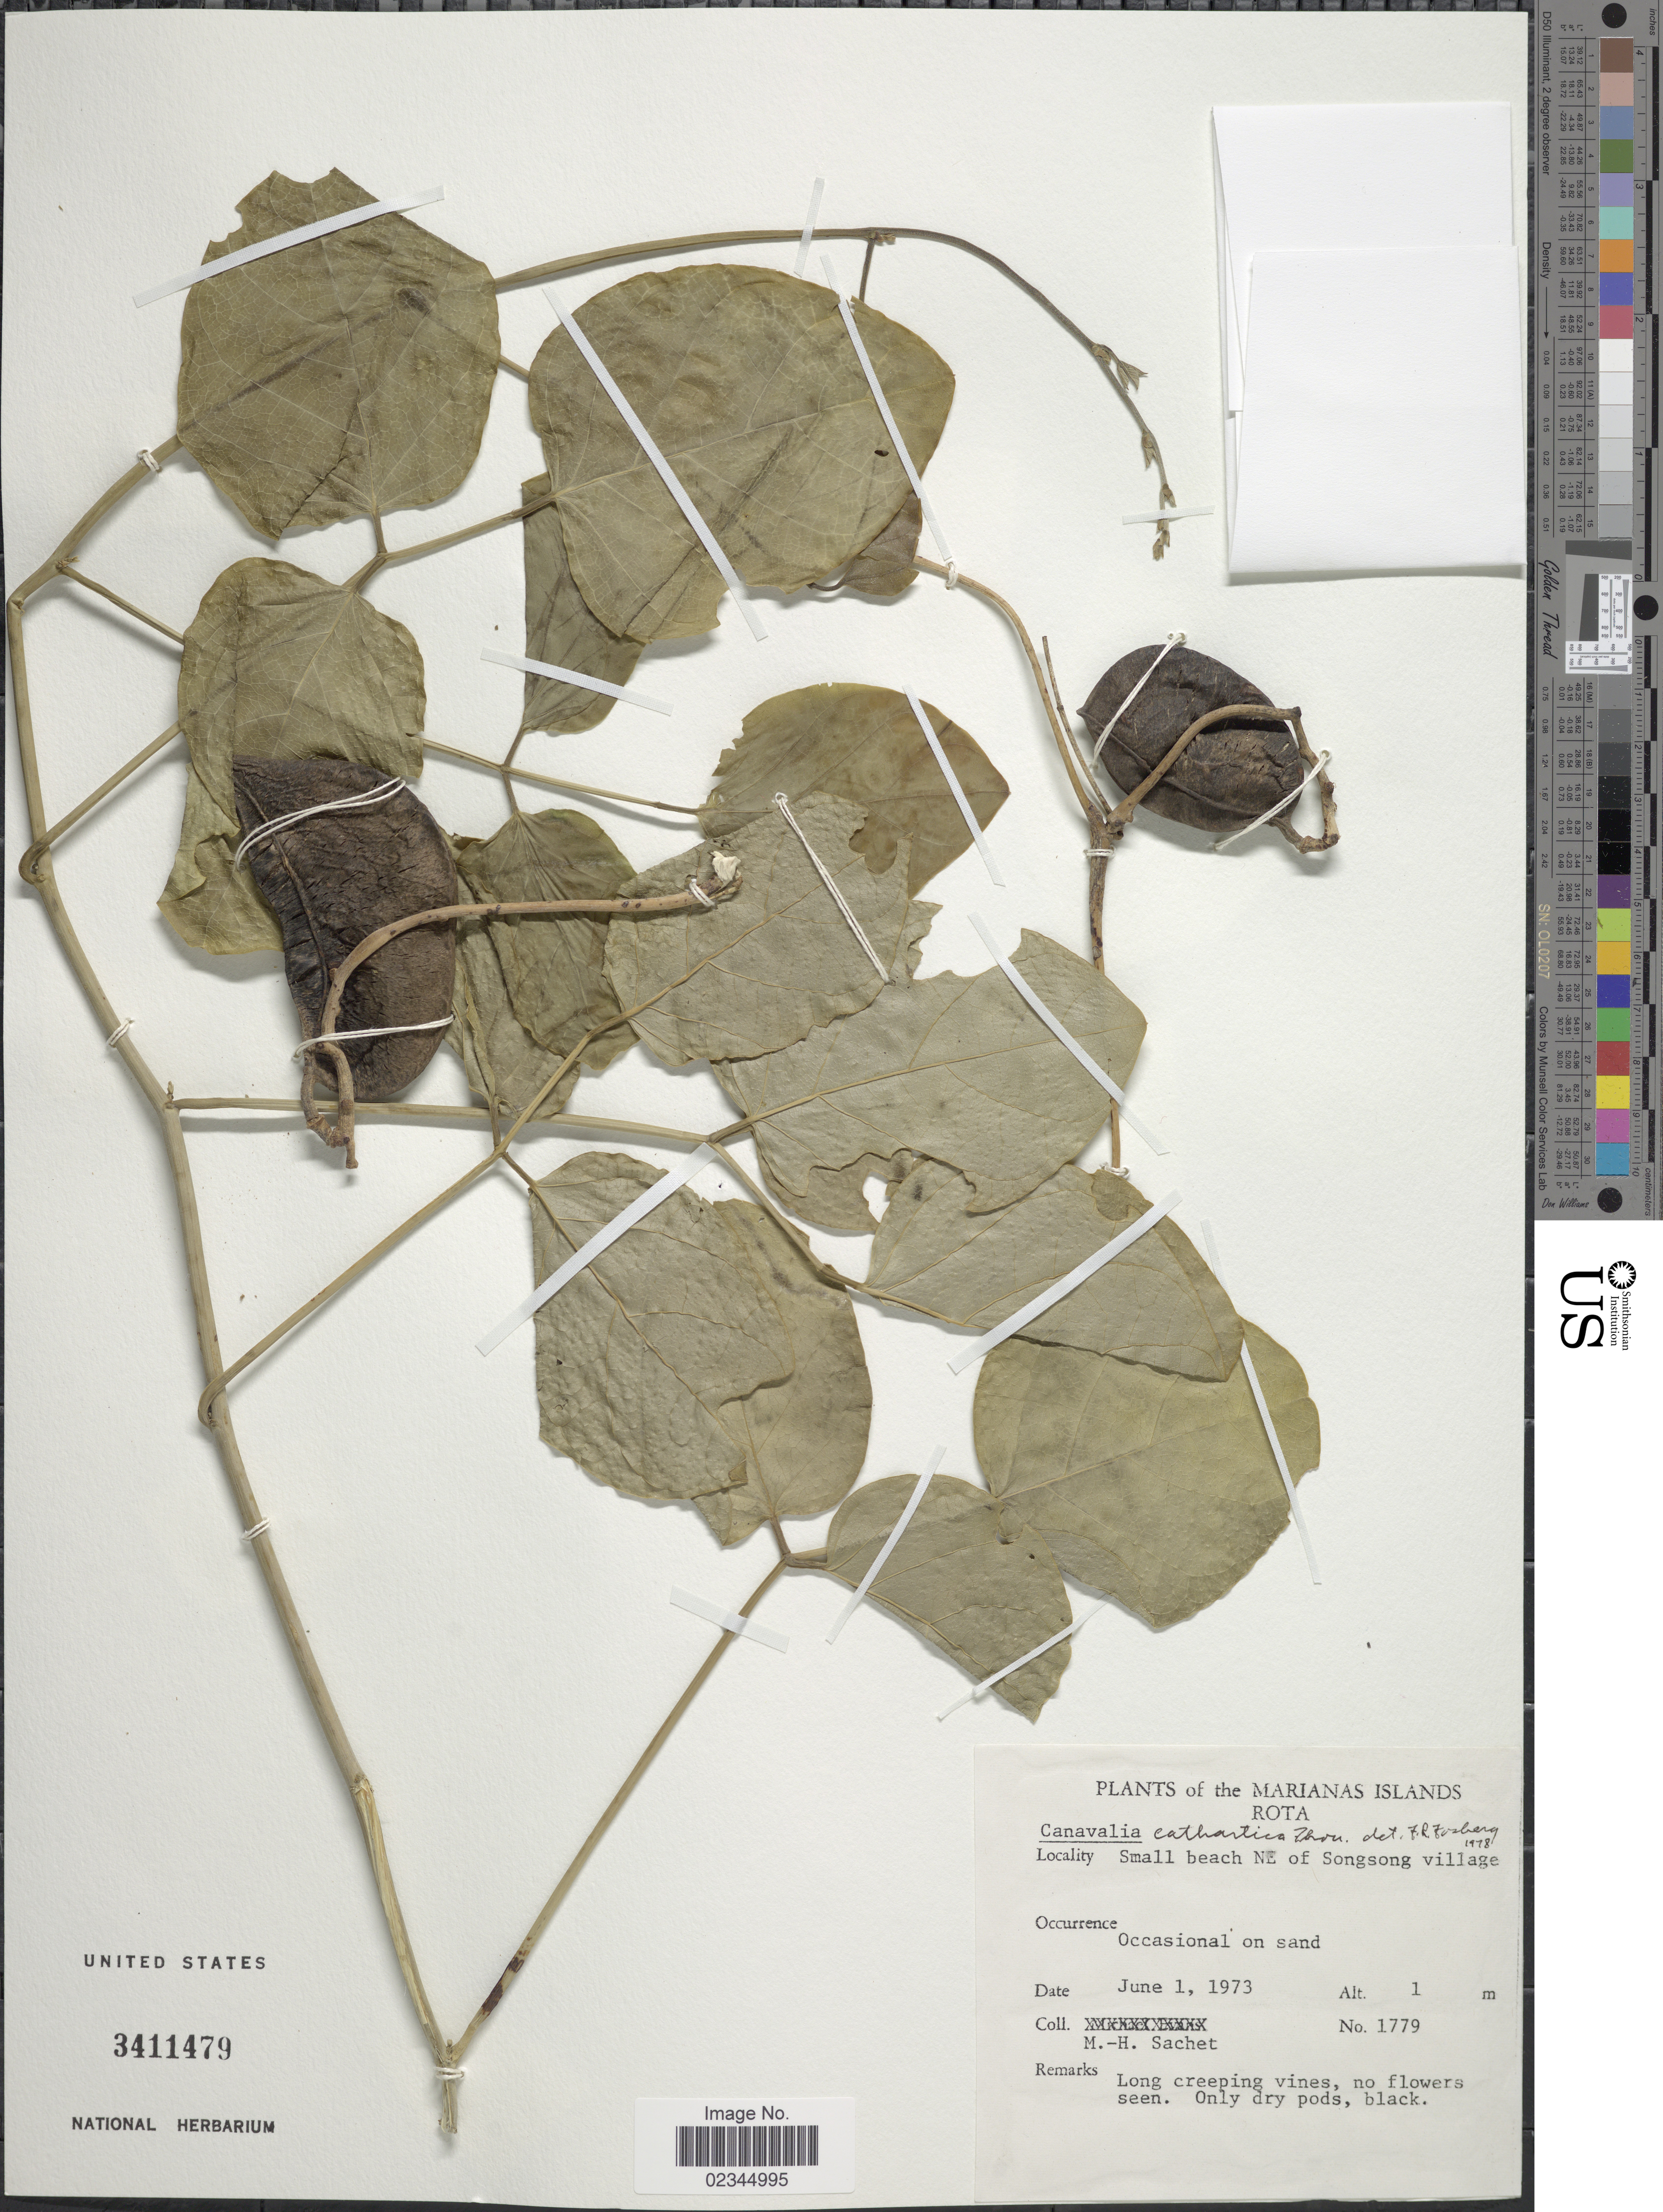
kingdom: Plantae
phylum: Tracheophyta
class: Magnoliopsida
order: Fabales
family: Fabaceae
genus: Canavalia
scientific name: Canavalia cathartica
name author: Thouars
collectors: M.-H. Sachet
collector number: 1779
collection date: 1973-06-01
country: Northern Mariana Islands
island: Rota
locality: Small beach NE of Songsong village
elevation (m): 1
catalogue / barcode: US 3411479